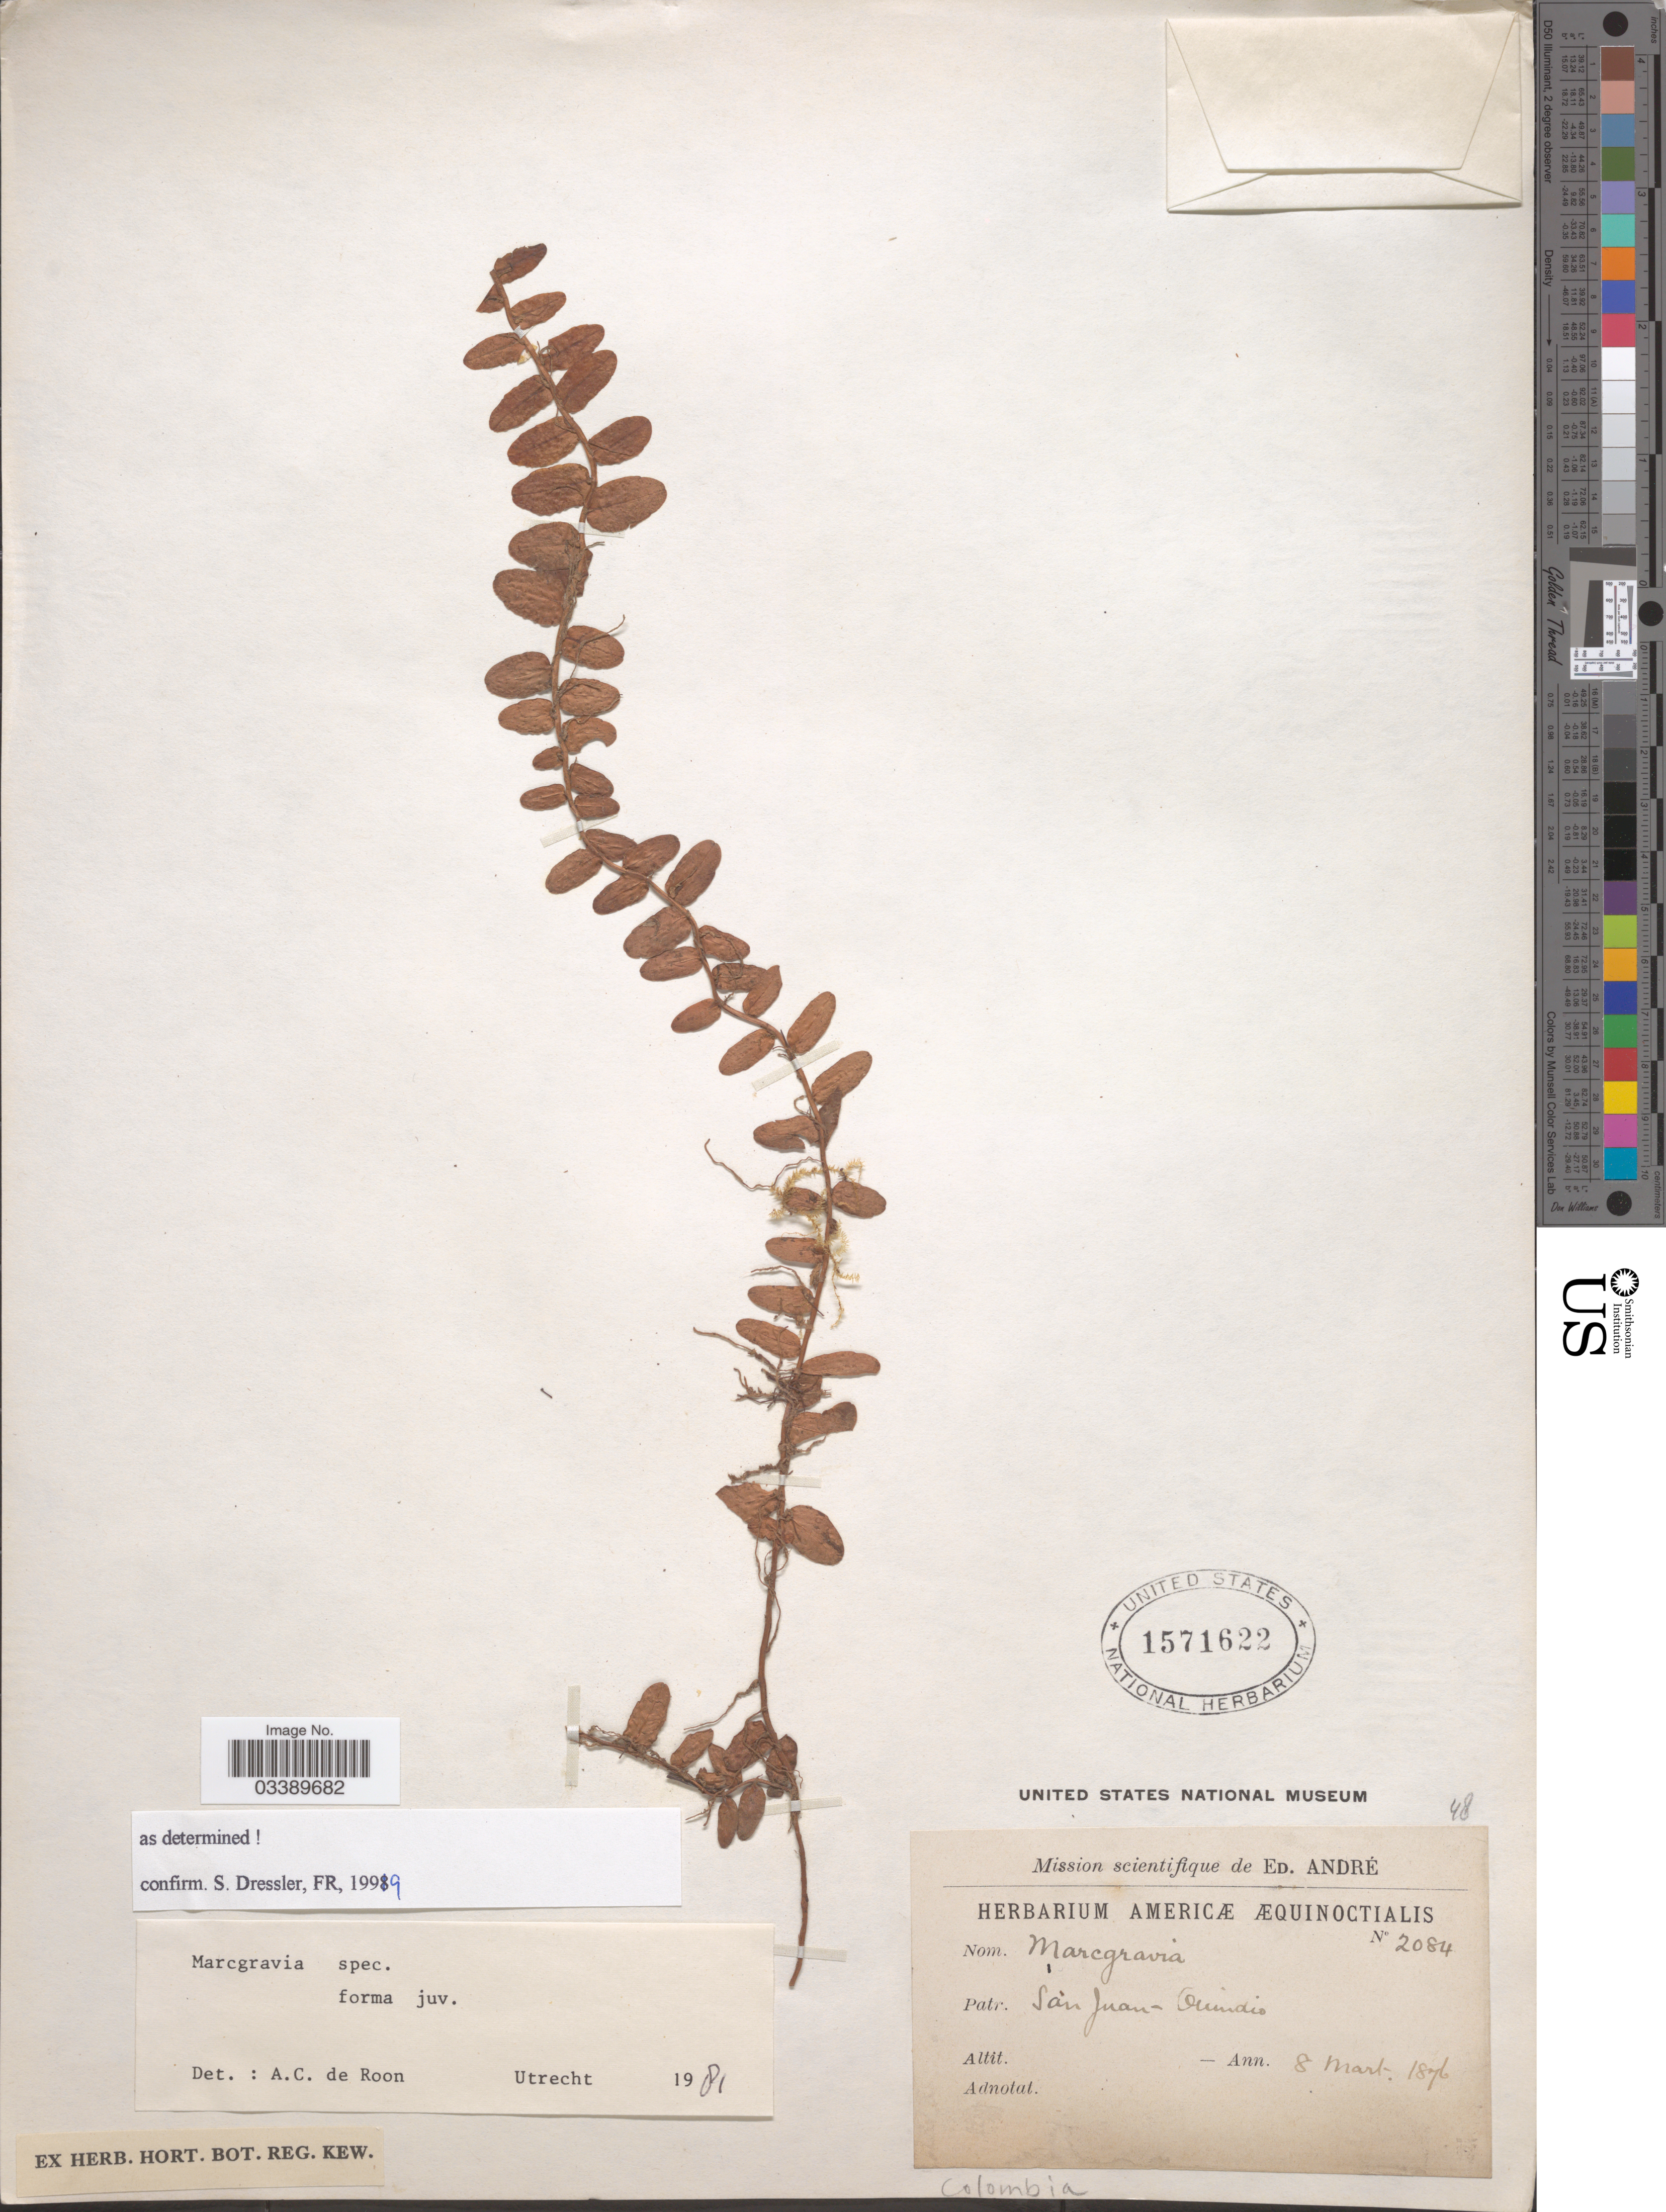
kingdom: Plantae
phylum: Tracheophyta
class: Magnoliopsida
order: Ericales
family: Marcgraviaceae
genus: Marcgravia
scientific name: Marcgravia sp.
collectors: E. Andre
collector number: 2084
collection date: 1876-03-08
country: Colombia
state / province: Quindío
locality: Patr. San Juan.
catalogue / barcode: US 1571622